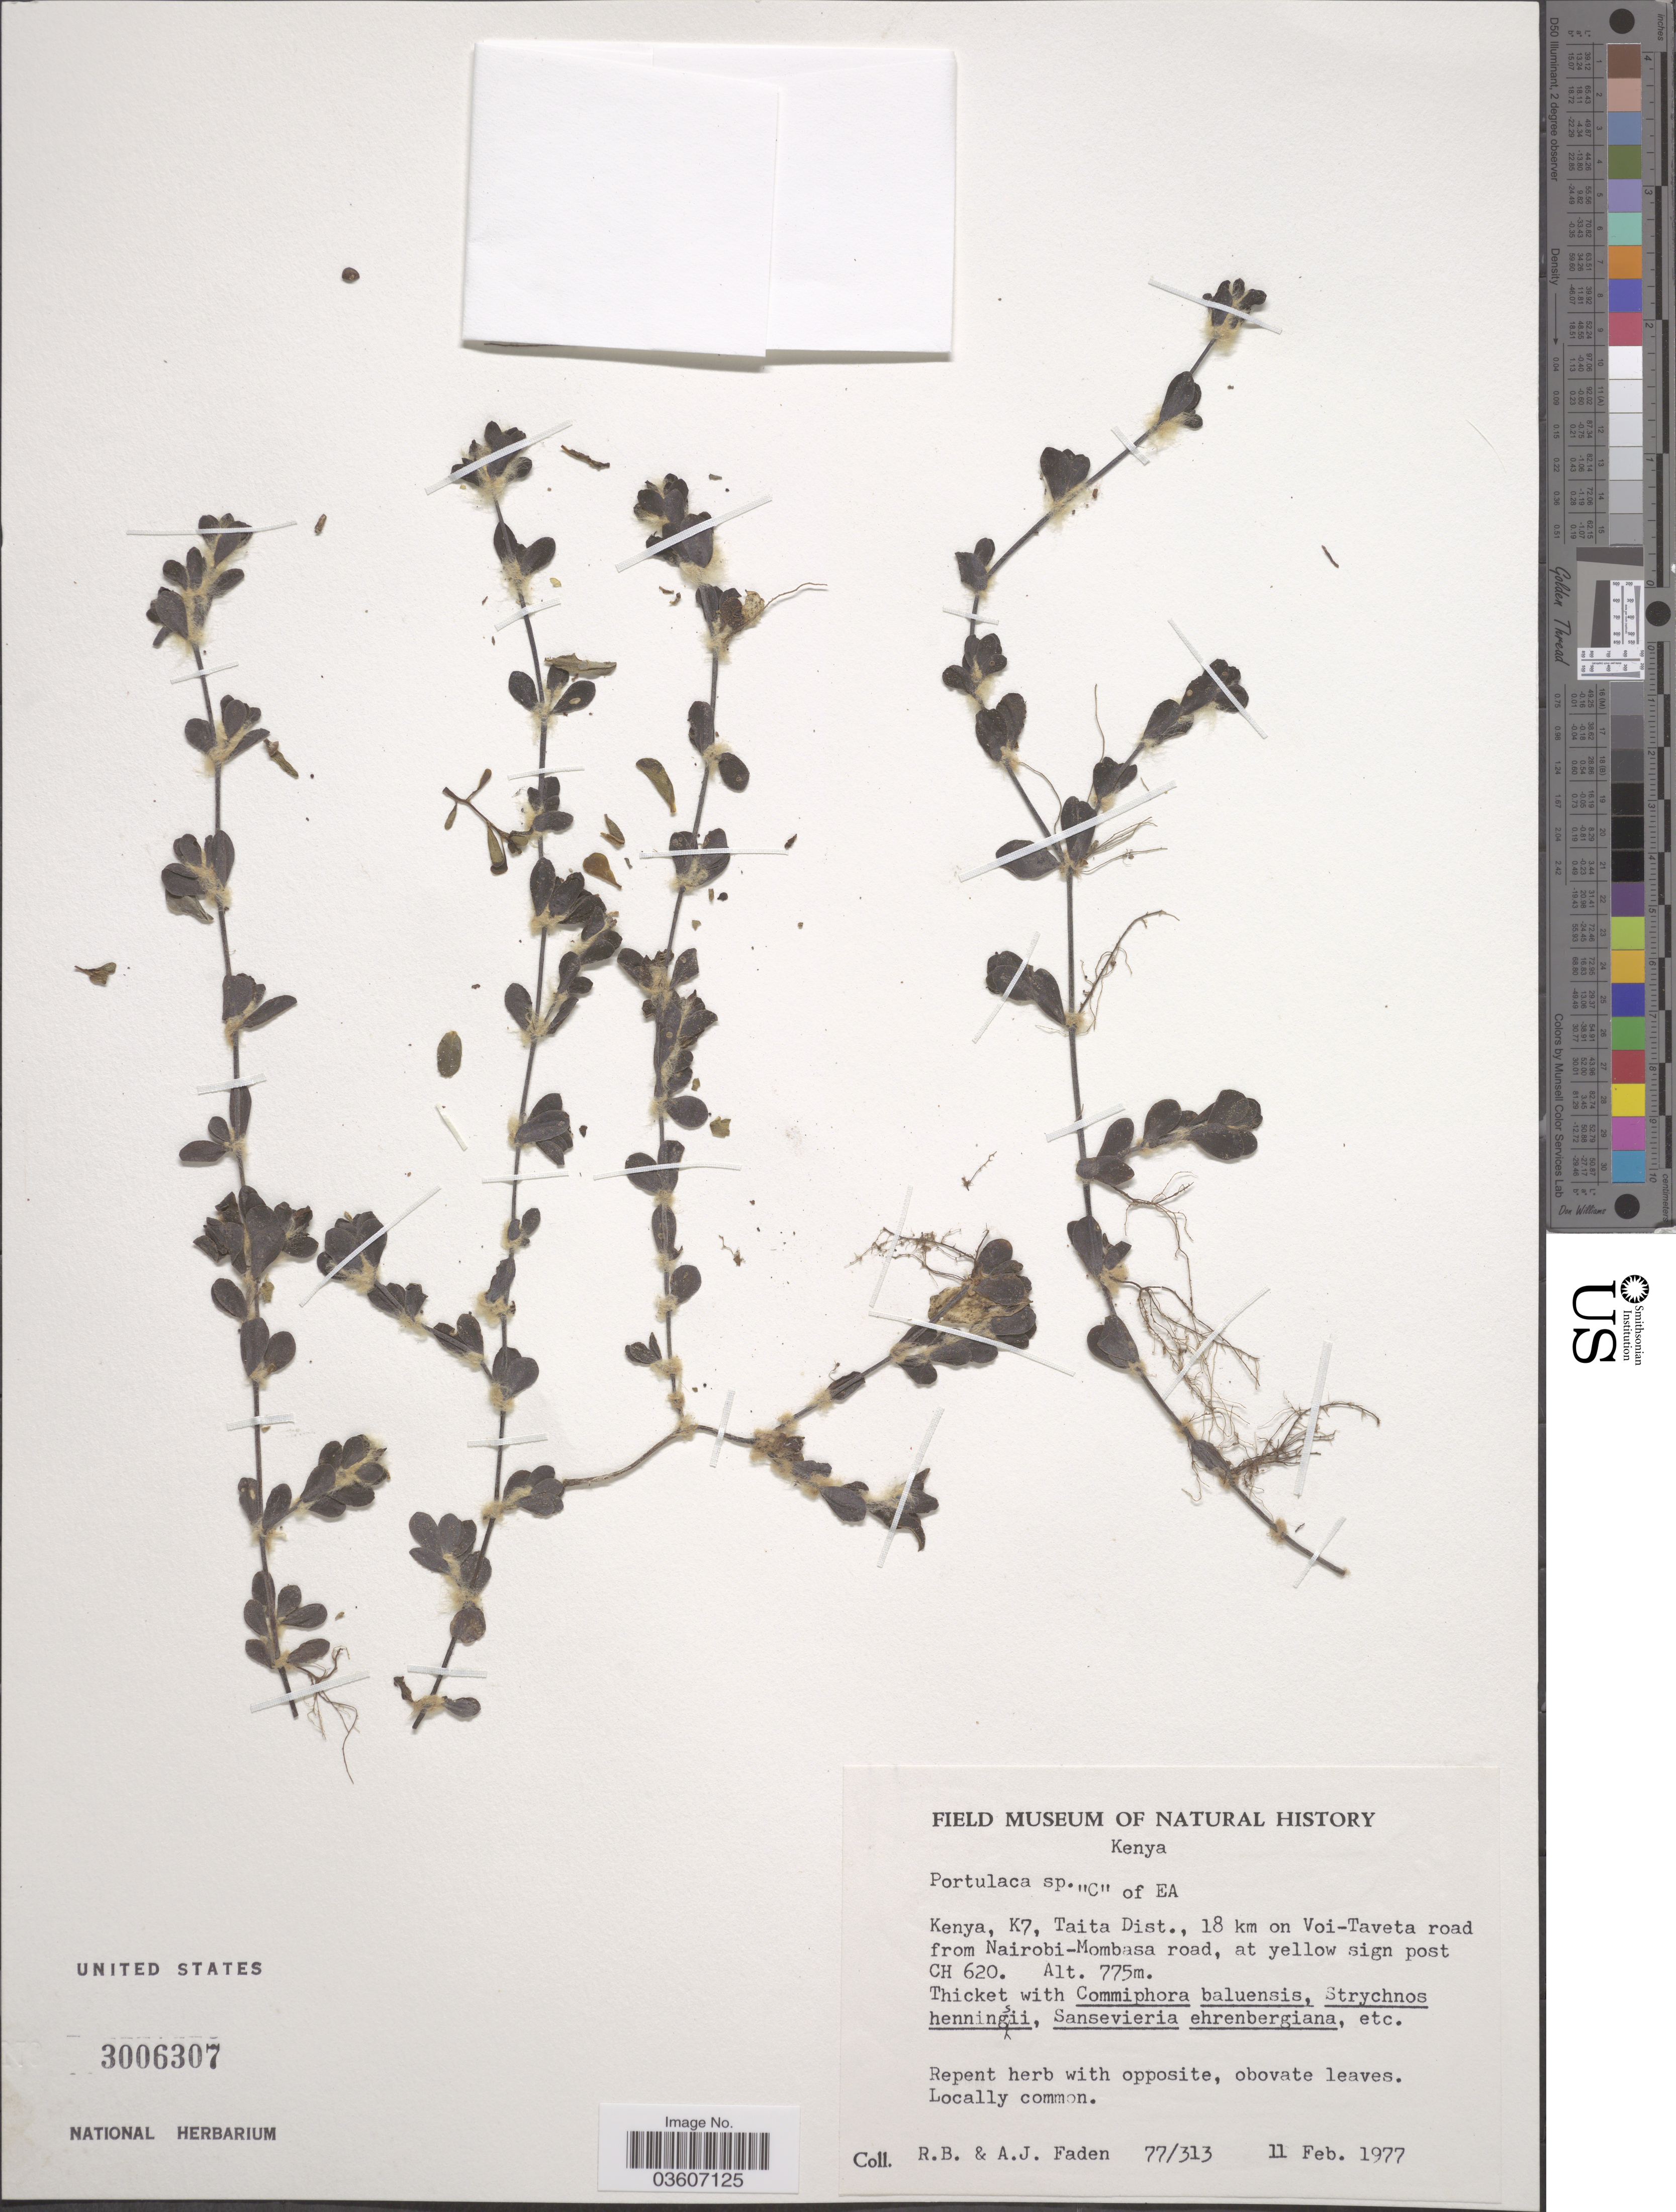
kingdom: Plantae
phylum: Tracheophyta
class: Magnoliopsida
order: Caryophyllales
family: Portulacaceae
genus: Portulaca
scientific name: Portulaca sp.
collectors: R. B. Faden & A. J. Faden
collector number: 77/313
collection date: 1977-02-11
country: Kenya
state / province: Taita Taveta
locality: K7, Taita Dist., 18 km on Voi-Taveta road from Nairobi-Mombasa road, at yellow sign post CH 620.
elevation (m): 775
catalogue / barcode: US 3006307